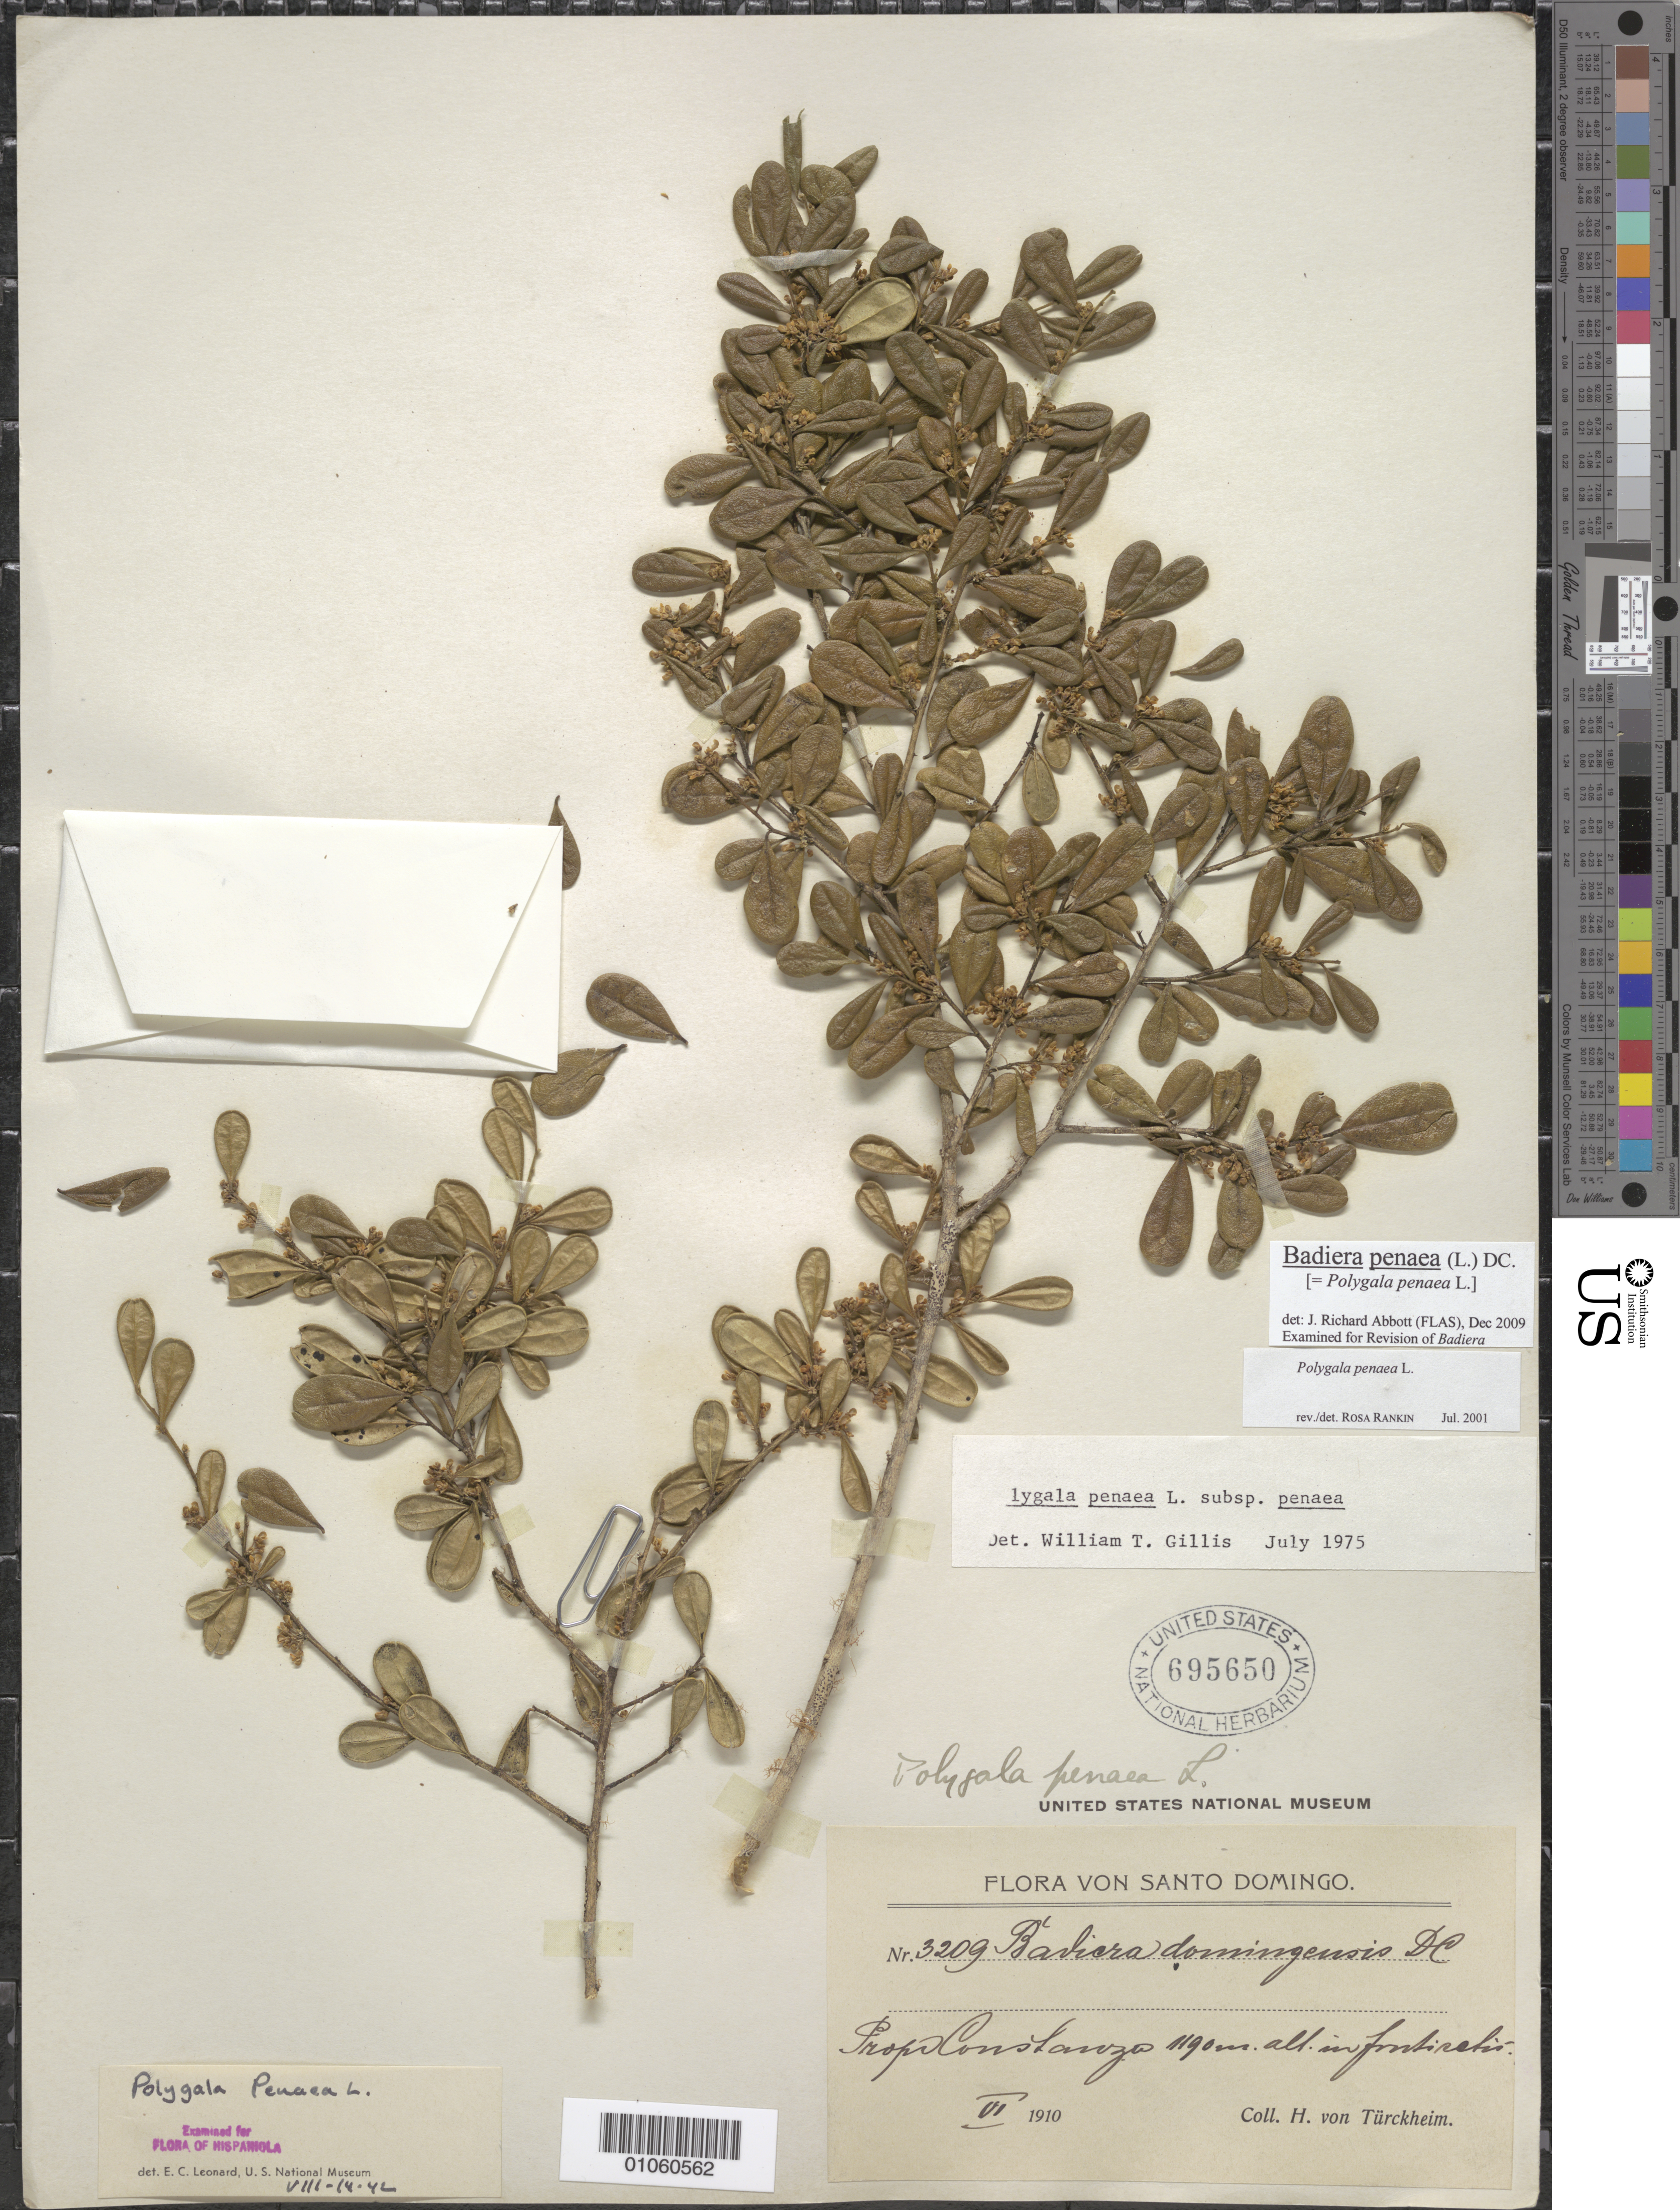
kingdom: Plantae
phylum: Tracheophyta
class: Magnoliopsida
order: Fabales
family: Polygalaceae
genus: Badiera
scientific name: Badiera penaea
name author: (L.) DC.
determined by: Abbott, J. R., (FLAS)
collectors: H. von Türckheim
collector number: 3209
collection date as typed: Jun 1910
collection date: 1910-06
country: Dominican Republic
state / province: La Vega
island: Hispaniola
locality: Constanza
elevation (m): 1190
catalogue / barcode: US 695650